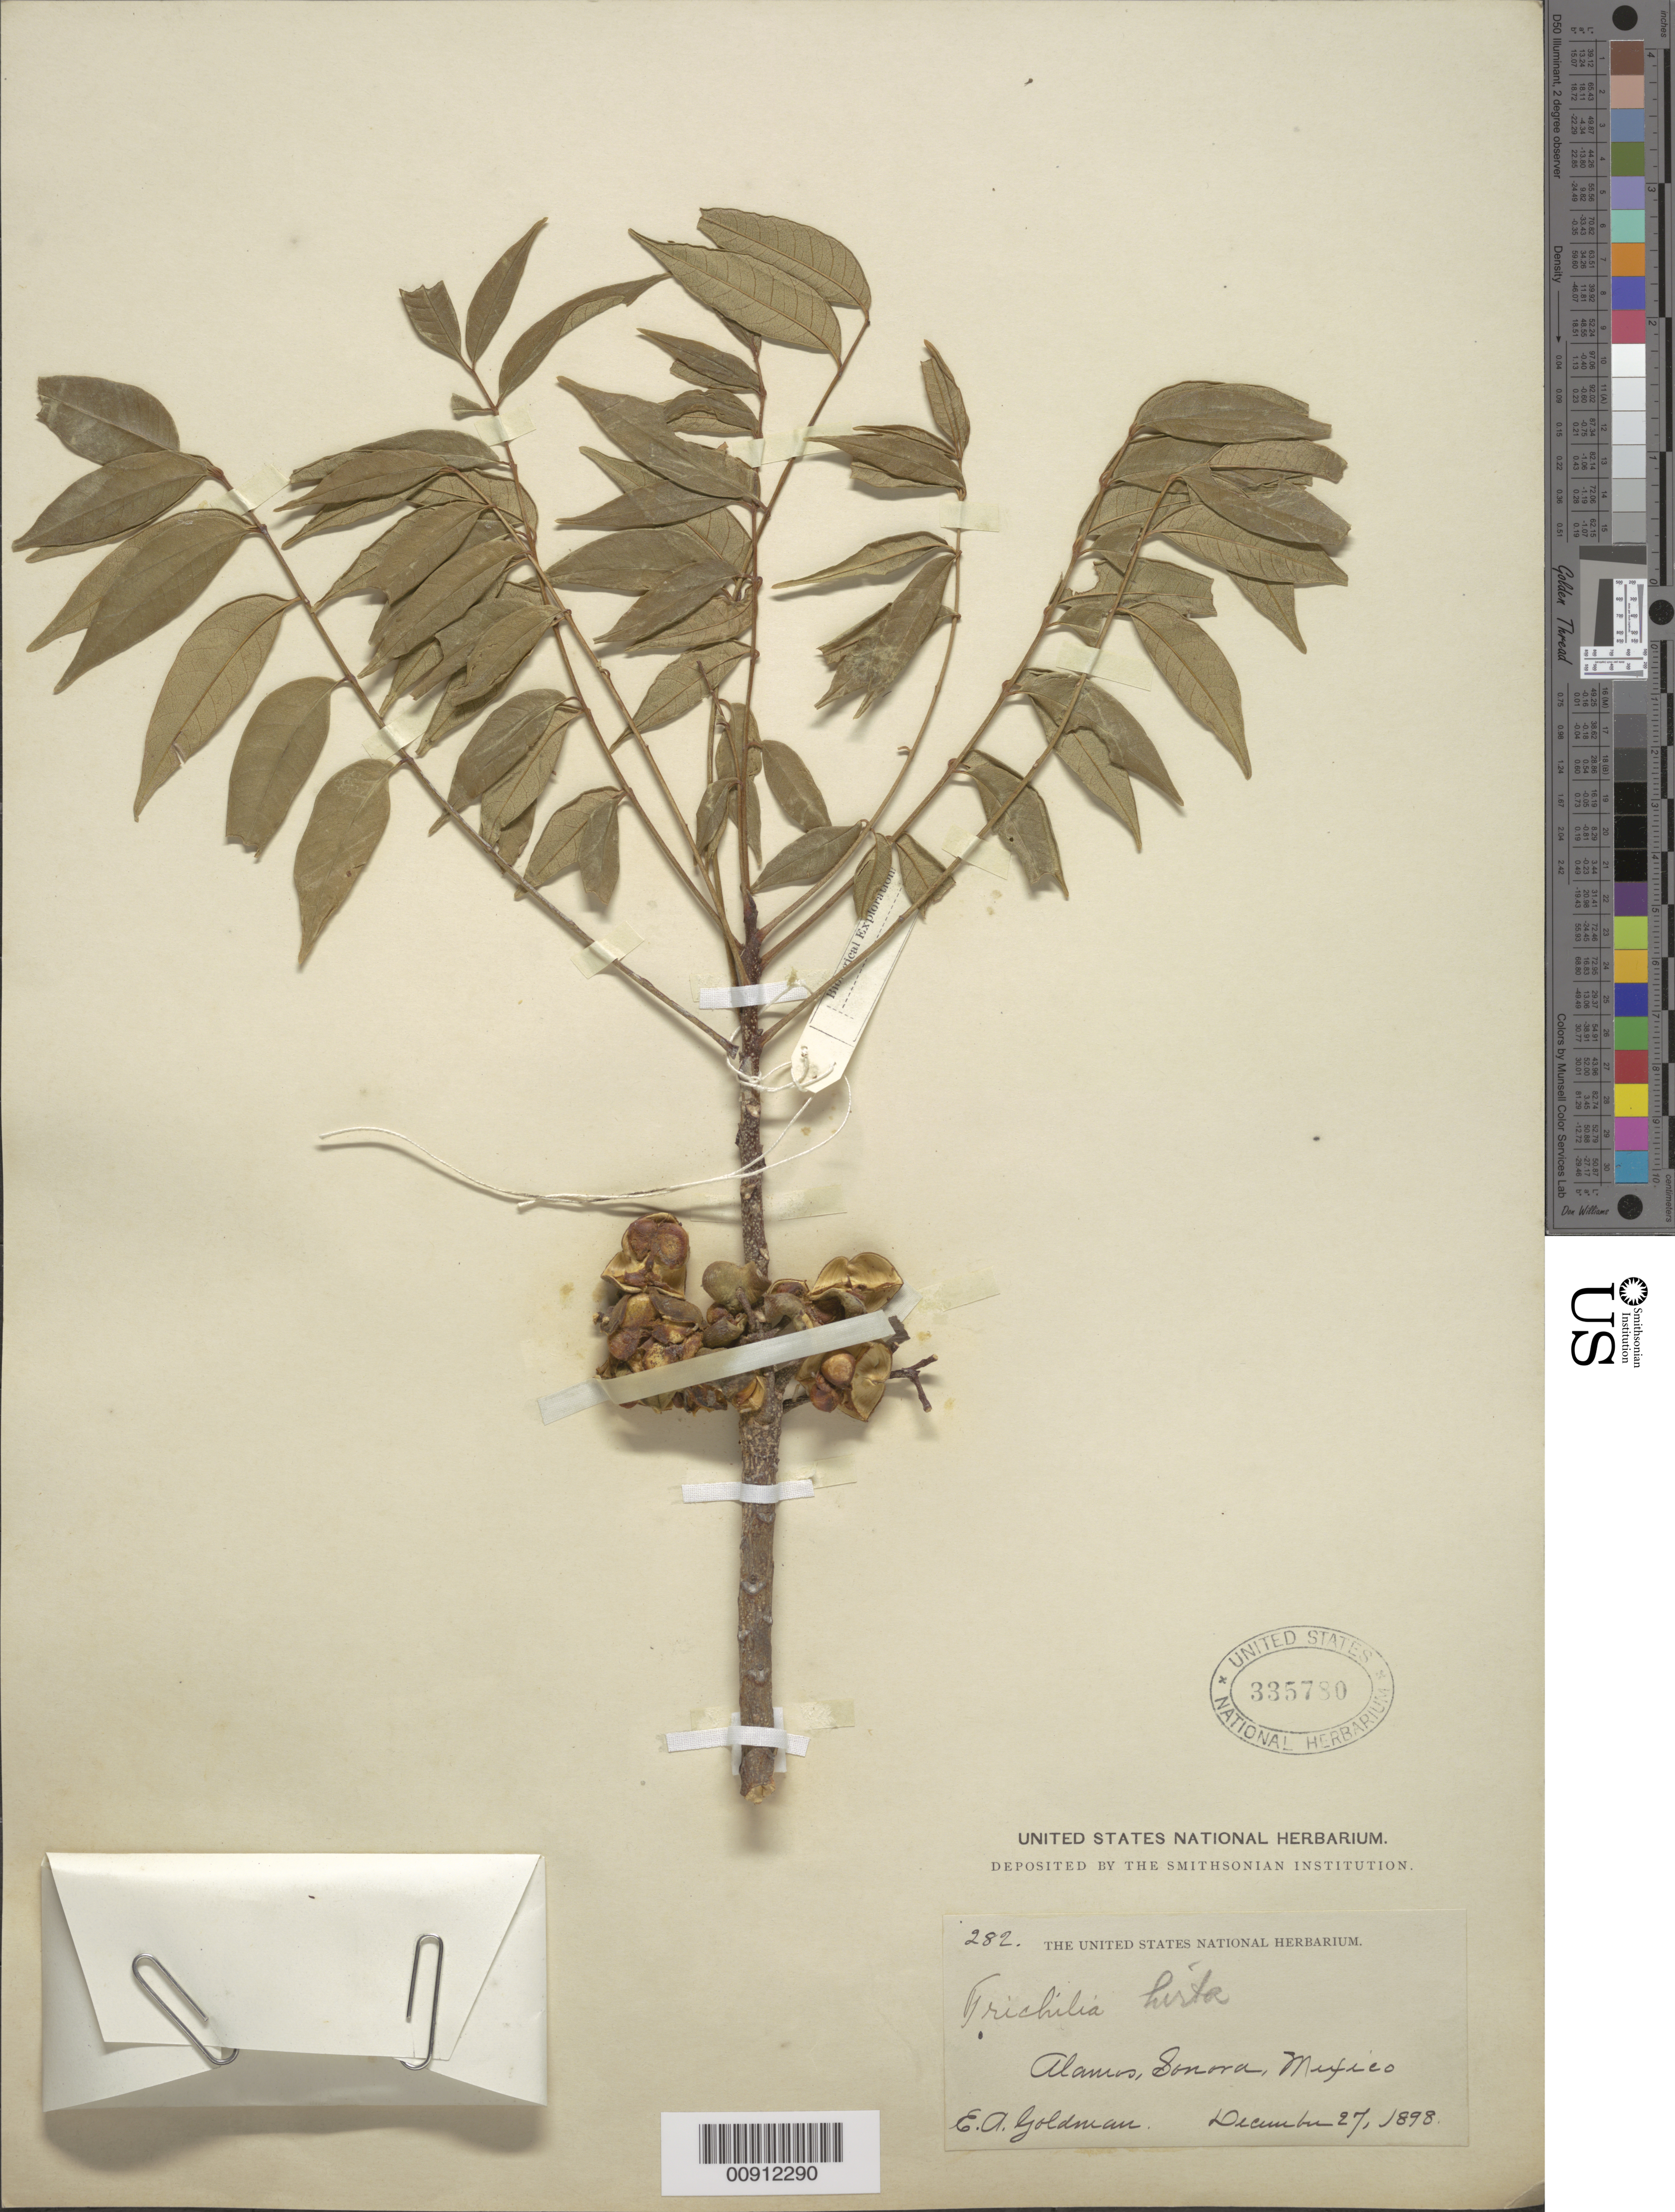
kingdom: Plantae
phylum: Tracheophyta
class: Magnoliopsida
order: Sapindales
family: Meliaceae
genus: Trichilia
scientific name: Trichilia hirta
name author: L.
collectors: E. A. Goldman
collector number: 282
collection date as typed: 27 Dec 1898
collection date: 1898-12-27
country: Mexico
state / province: Sonora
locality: Alamos, Sonora.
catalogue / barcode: US 335780